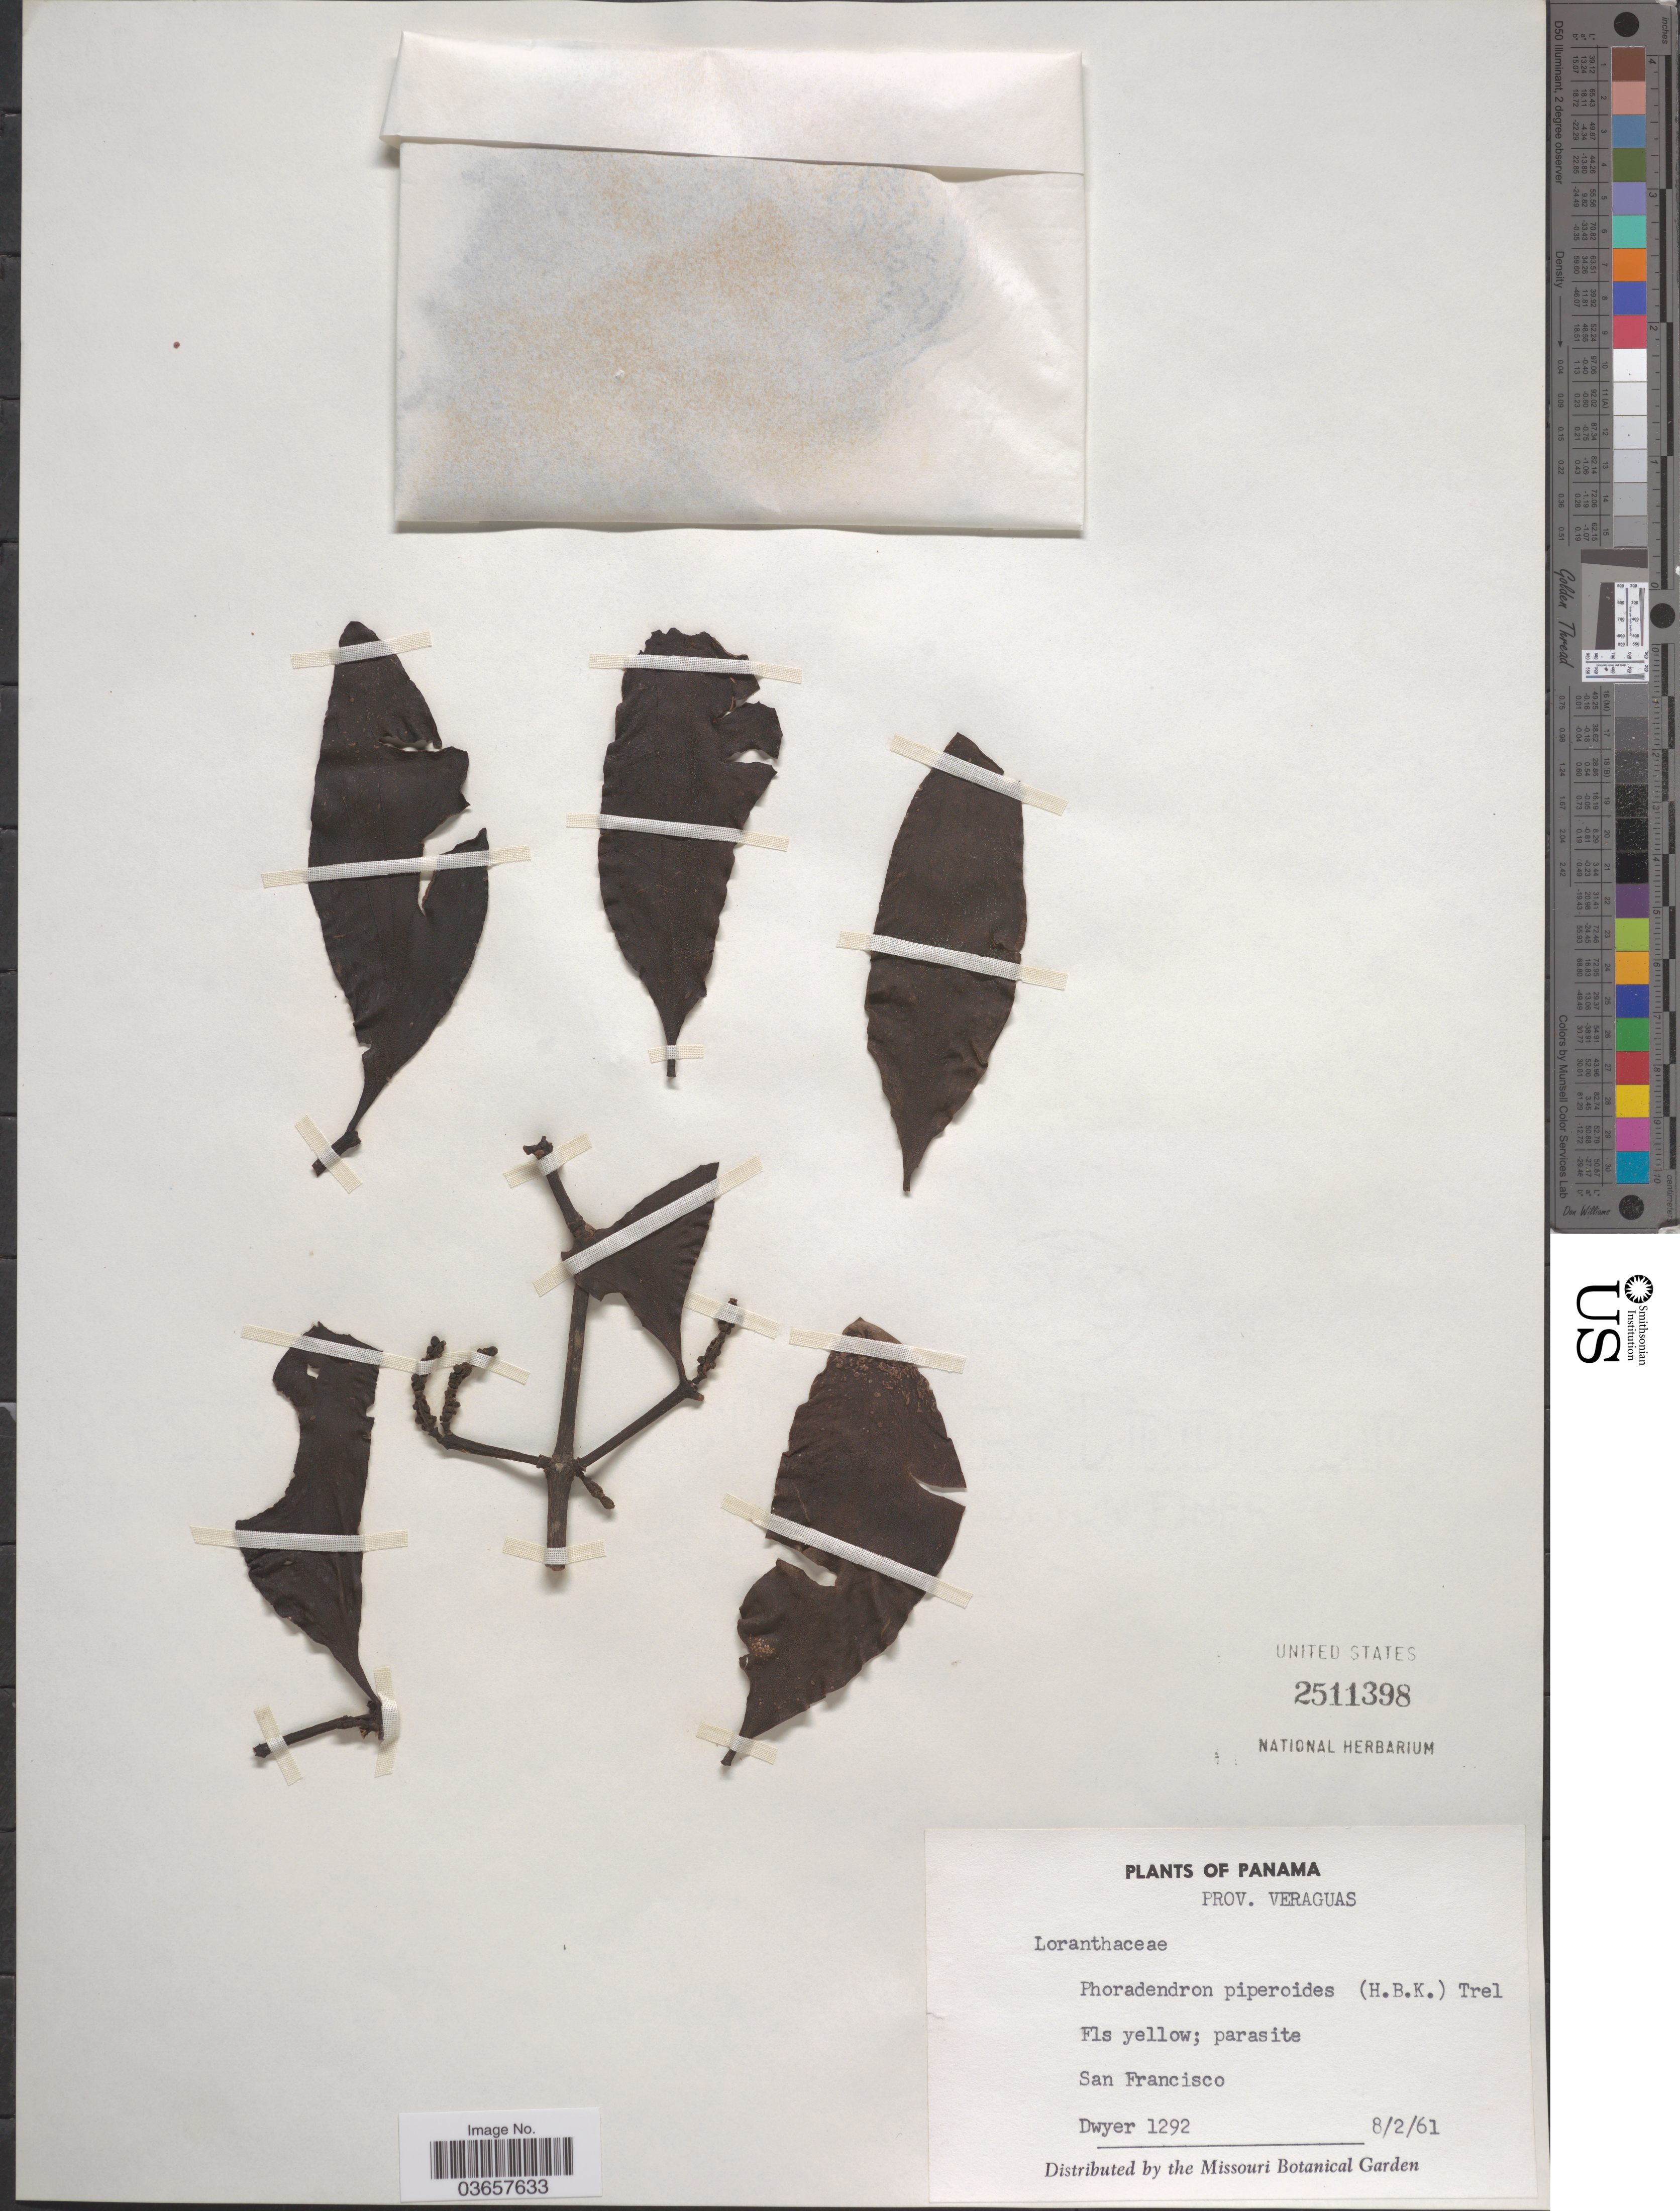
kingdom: Plantae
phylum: Tracheophyta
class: Magnoliopsida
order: Santalales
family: Viscaceae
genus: Phoradendron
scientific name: Phoradendron piperoides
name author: (Kunth) Trel.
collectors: Dwyer, --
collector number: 1292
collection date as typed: Transcribed d/m/y: 8/2/61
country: Panama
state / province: Veraguas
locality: San Francisco.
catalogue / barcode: US 2511398